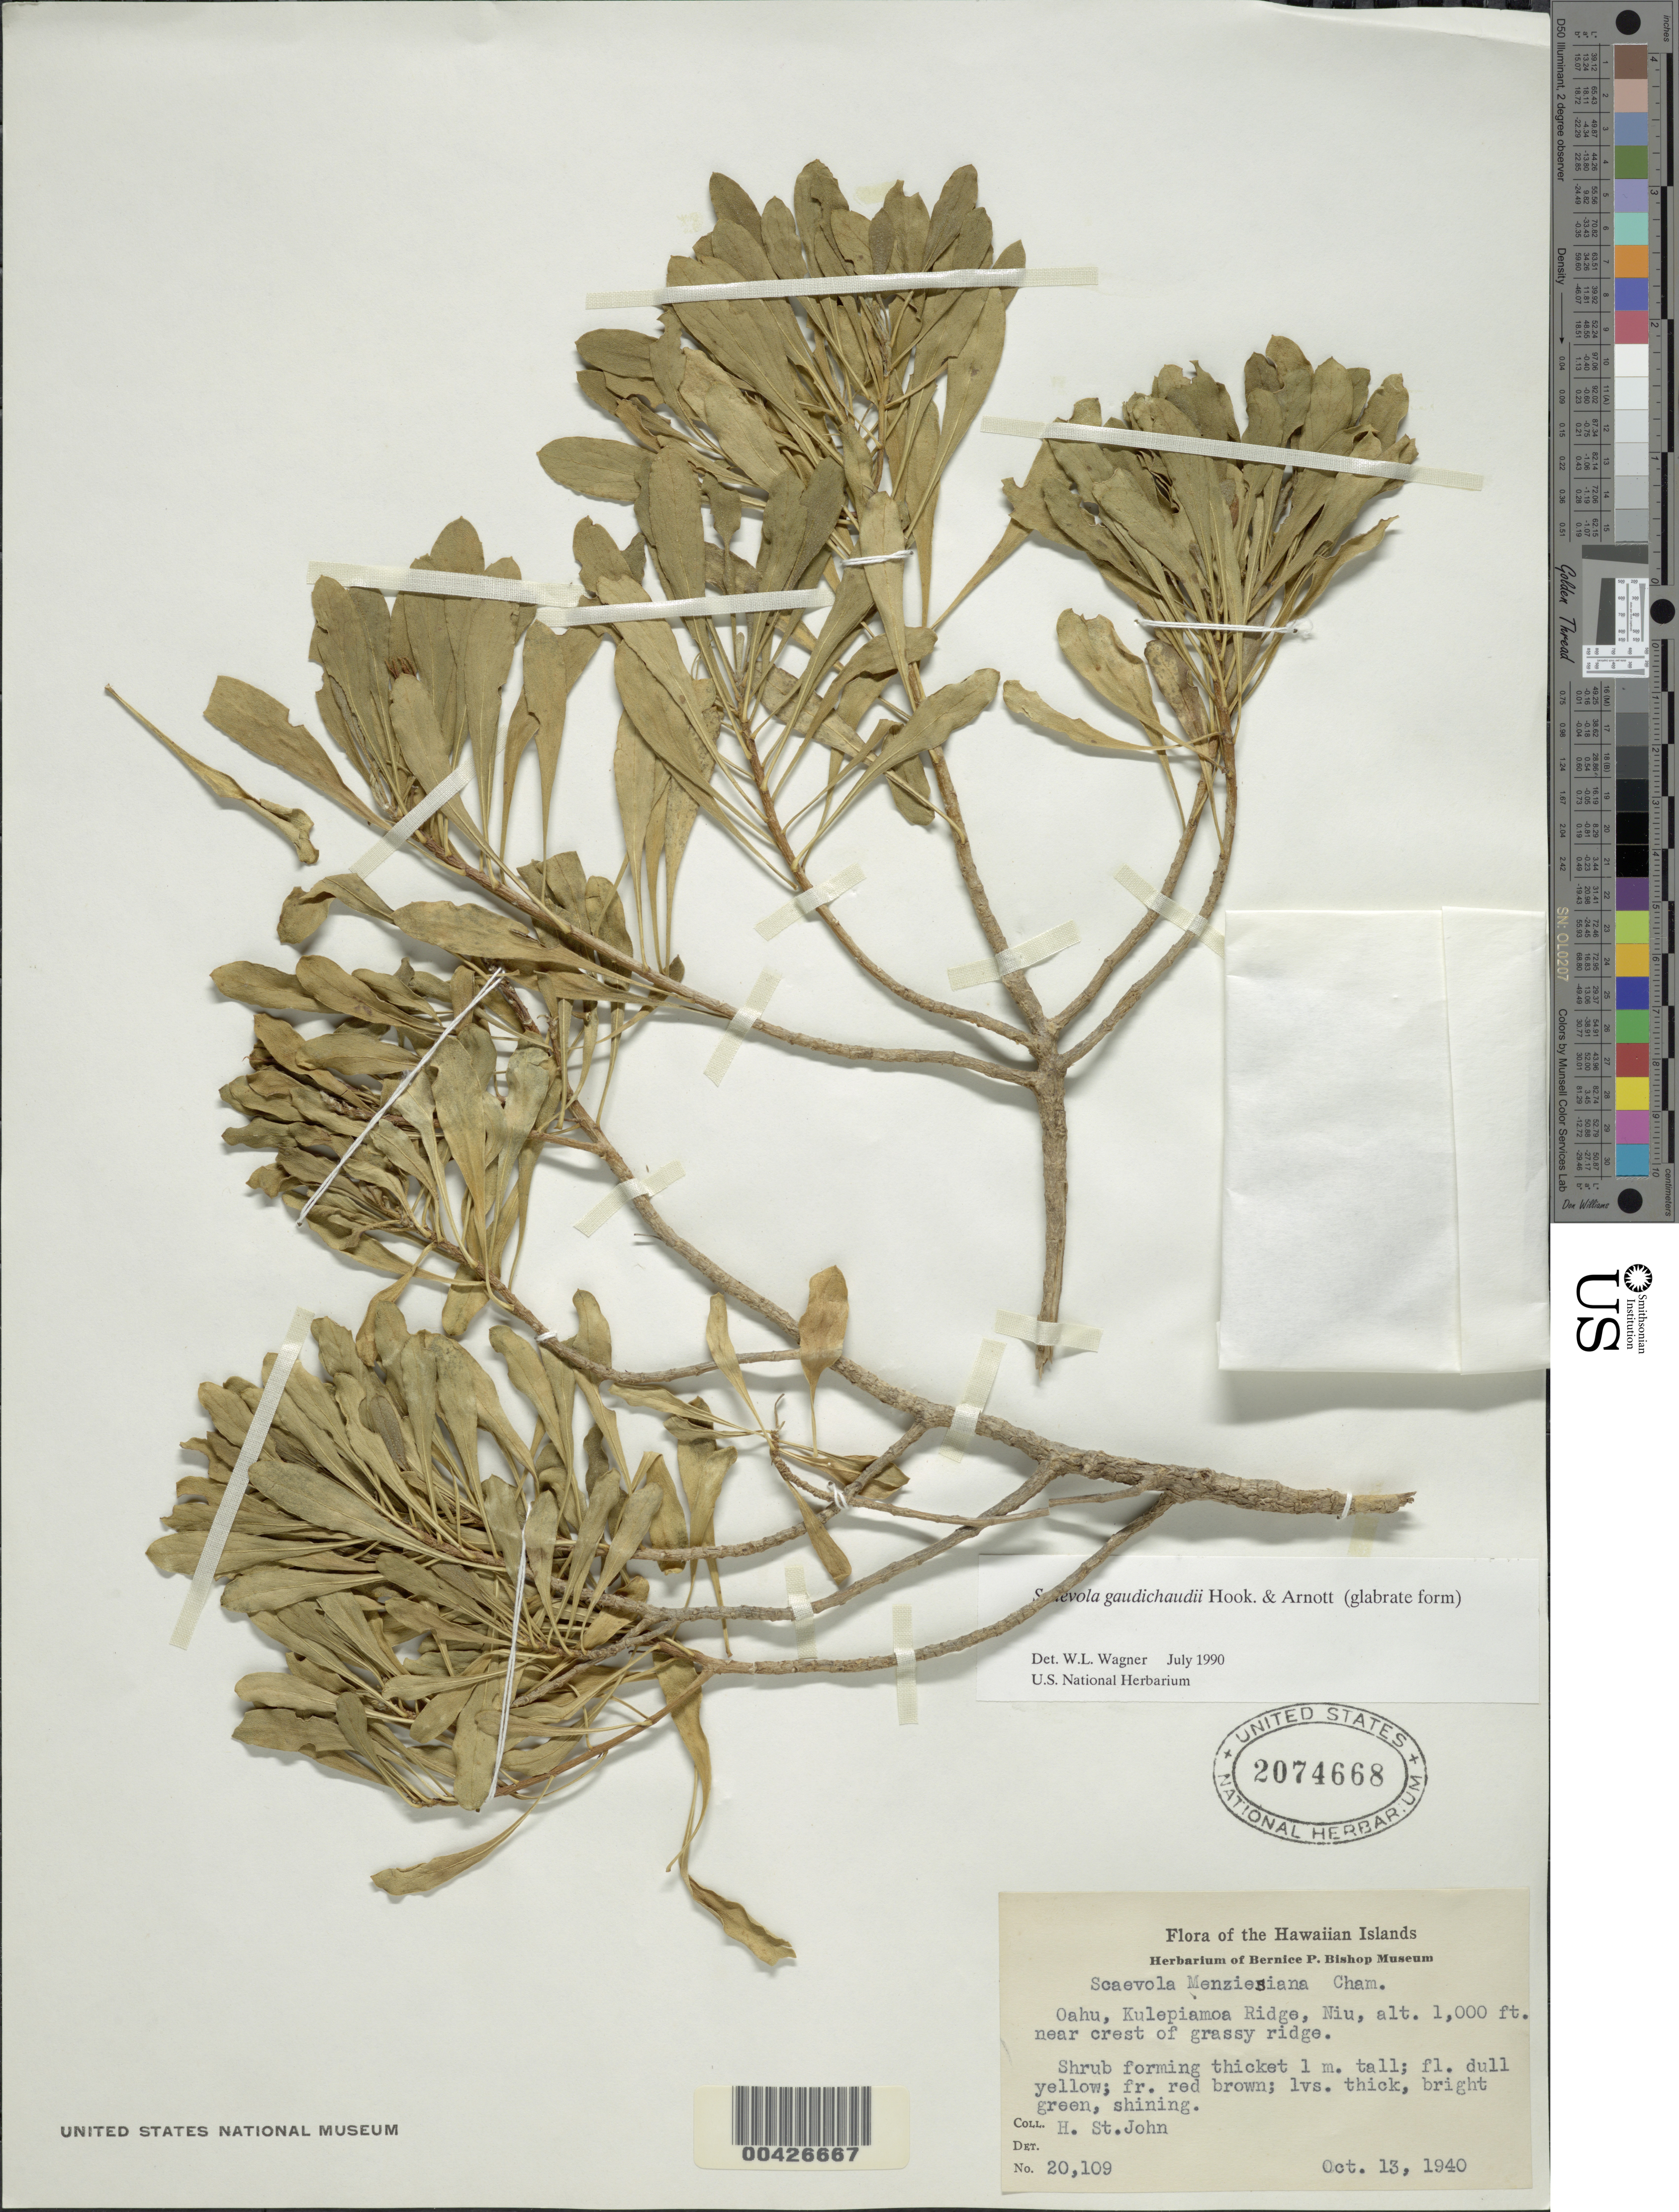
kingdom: Plantae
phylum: Tracheophyta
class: Magnoliopsida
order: Asterales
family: Goodeniaceae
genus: Scaevola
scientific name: Scaevola gaudichaudii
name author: Hook. & Arn.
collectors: H. St. John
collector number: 20109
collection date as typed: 13 Oct 1940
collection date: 1940-10-13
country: United States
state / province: Hawaii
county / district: Honolulu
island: Oahu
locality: Oahu, Kulepiamoa Ridge, Niu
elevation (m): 305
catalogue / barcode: US 2074668